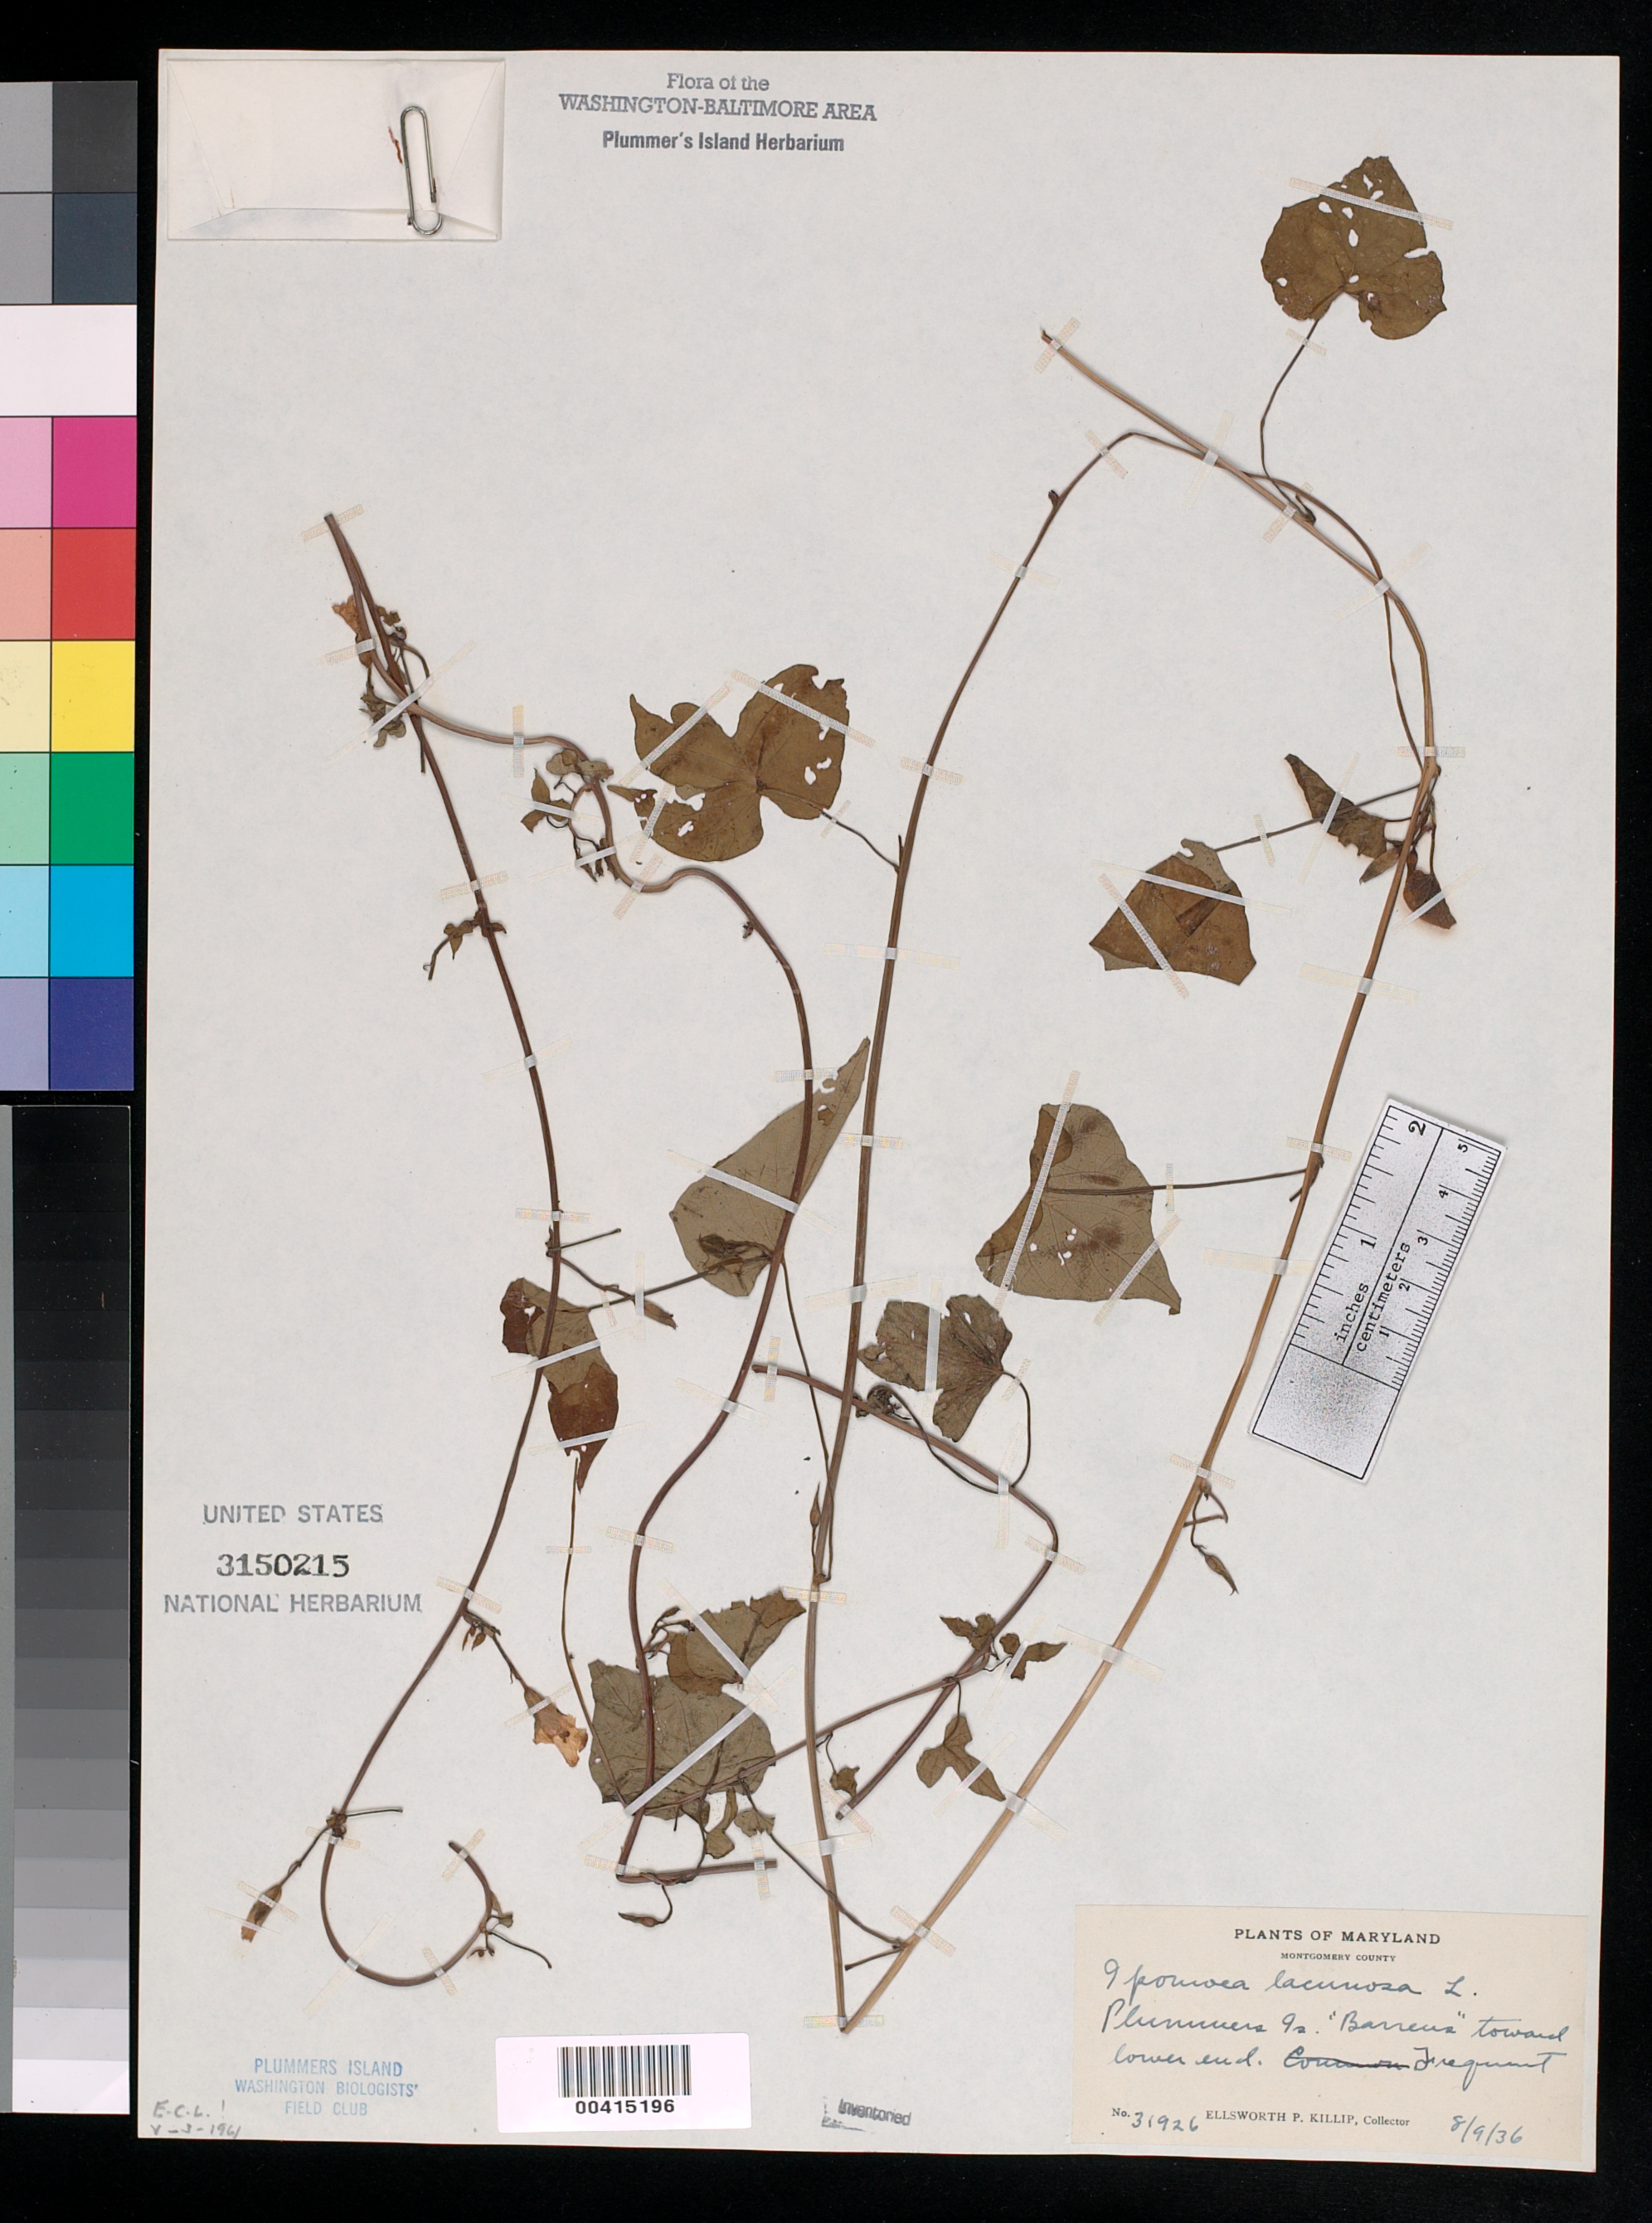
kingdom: Plantae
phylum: Tracheophyta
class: Magnoliopsida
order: Solanales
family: Convolvulaceae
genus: Ipomoea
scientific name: Ipomoea lacunosa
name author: L.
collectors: E. P. Killip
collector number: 31926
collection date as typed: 09 Aug 1936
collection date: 1936-08-09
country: United States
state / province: Maryland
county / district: Montgomery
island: Plummers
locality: Plummer's Island; "barrens" toward lower end C. & O. Canal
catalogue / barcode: US 3150215